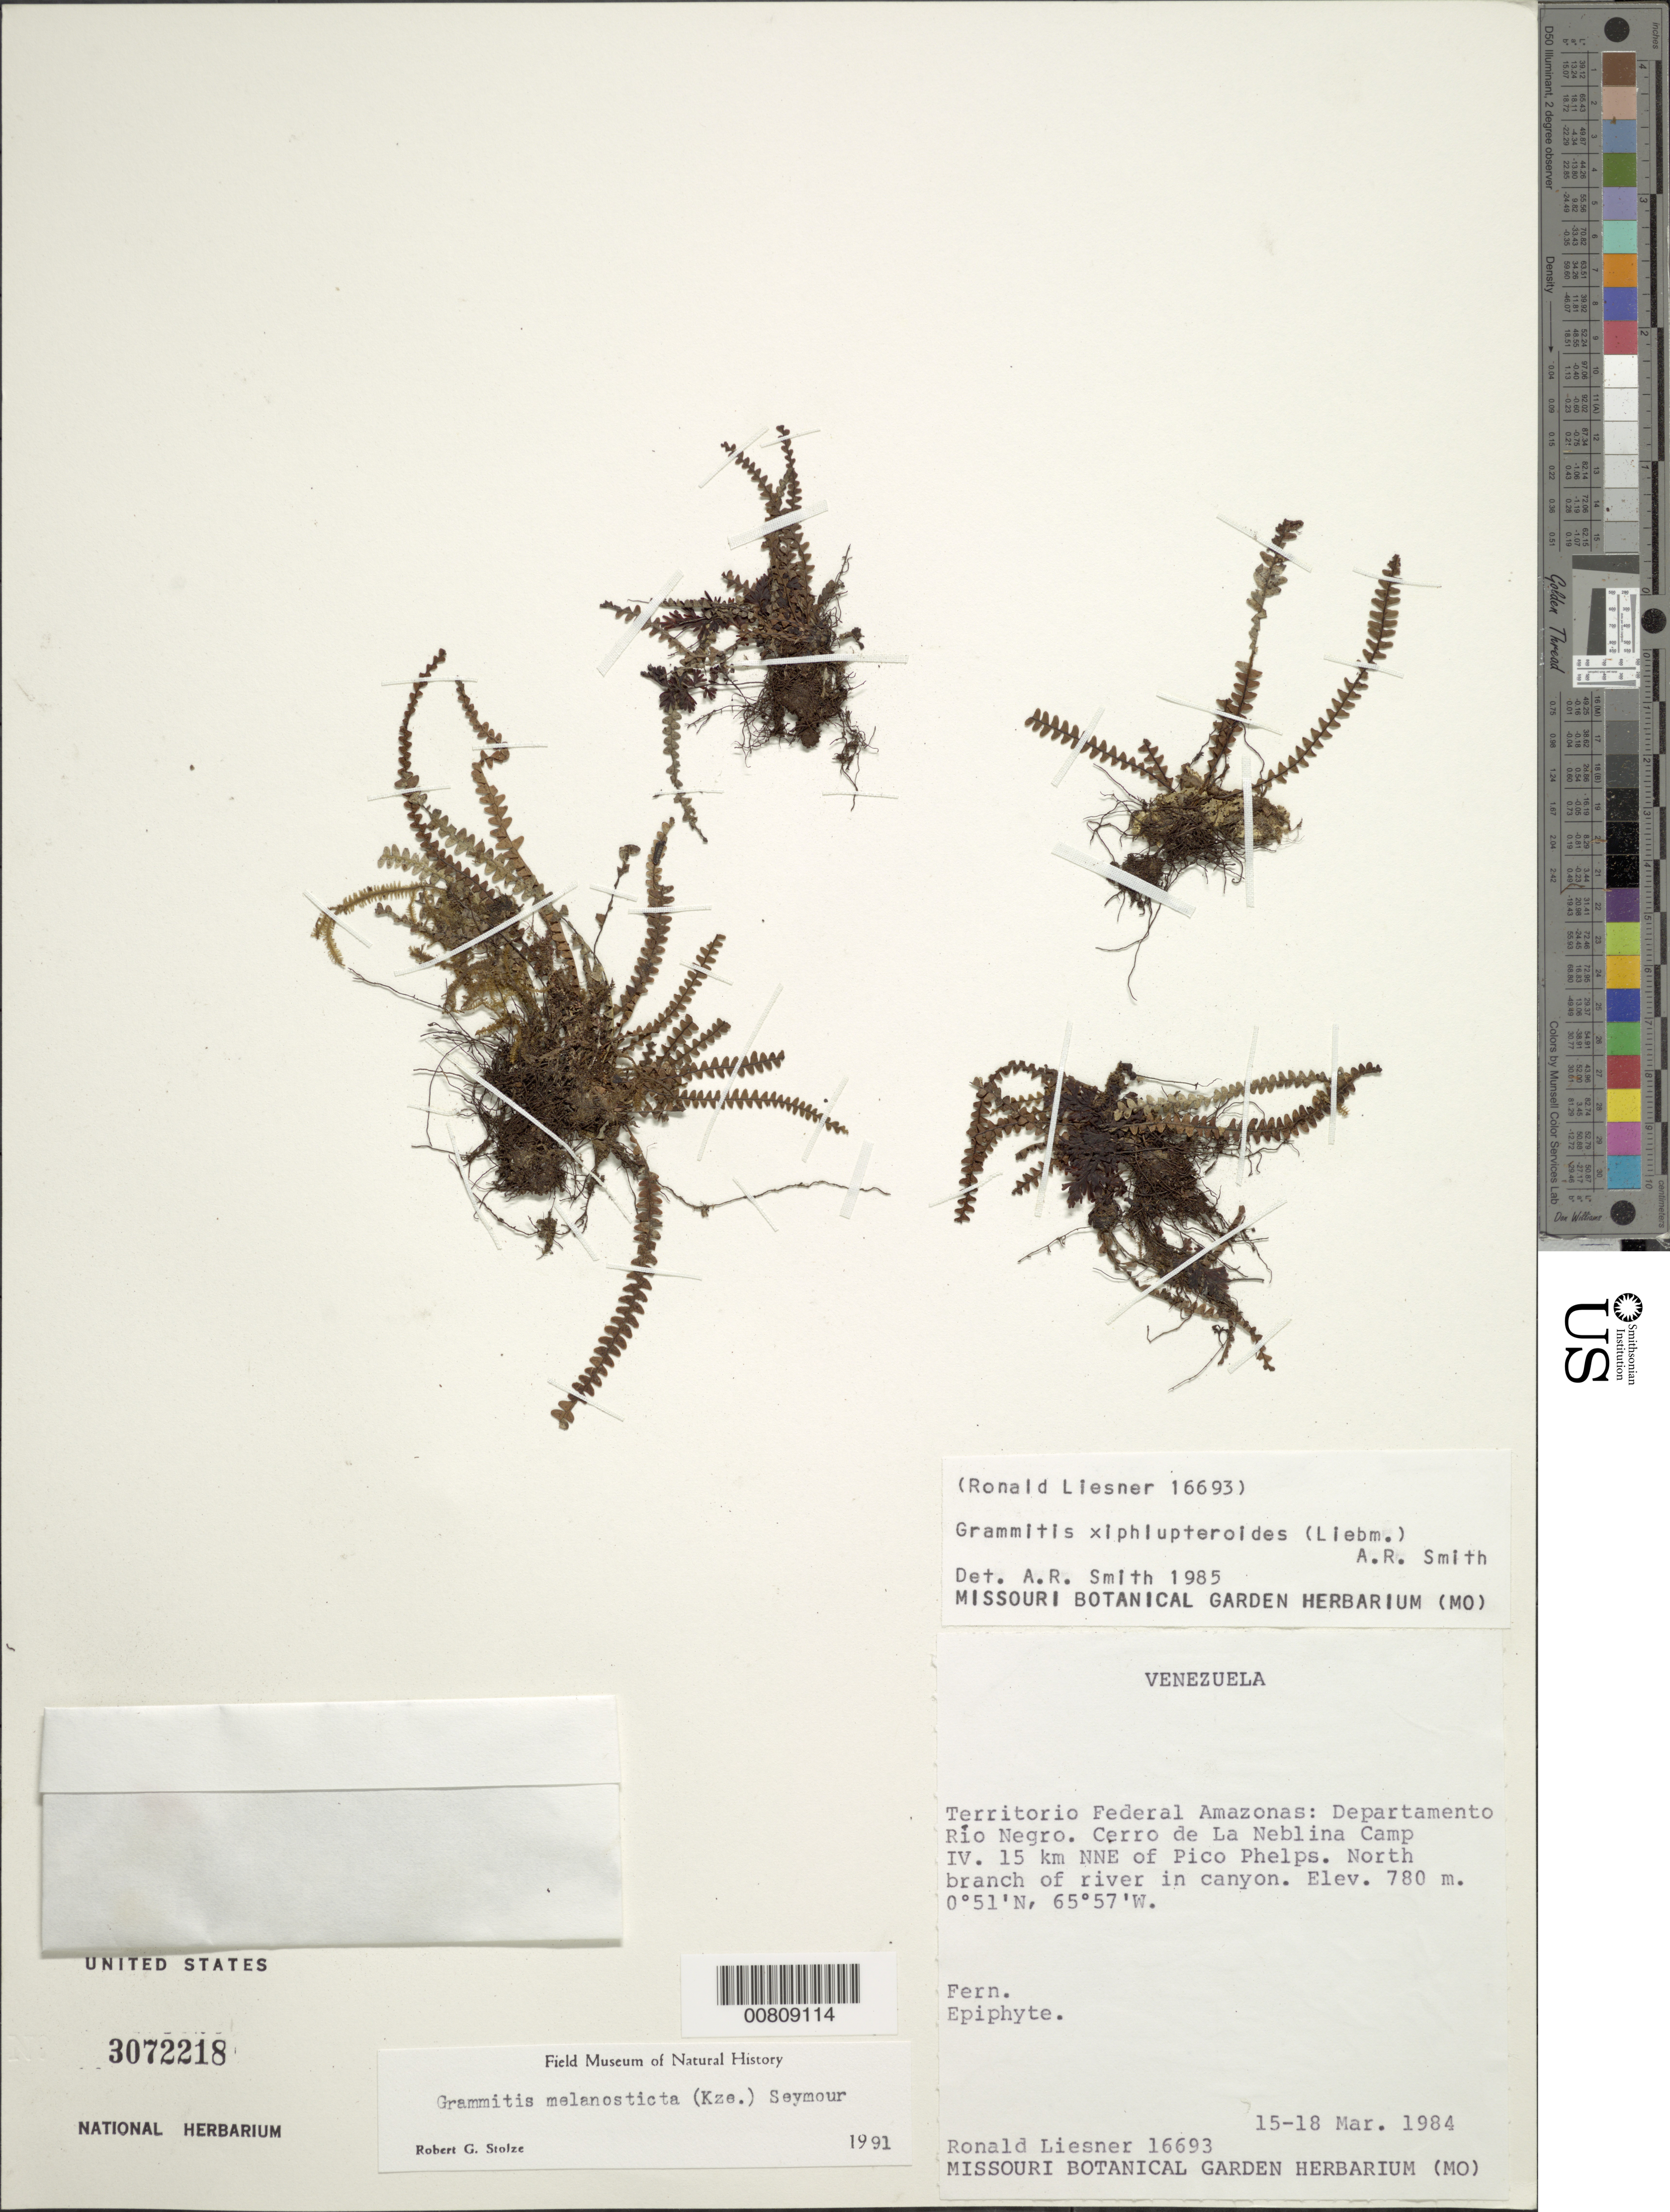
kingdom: Plantae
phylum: Tracheophyta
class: Polypodiopsida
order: Polypodiales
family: Polypodiaceae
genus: Melpomene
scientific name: Melpomene melanosticta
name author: (Kunze) A.R. Sm. & R.C. Moran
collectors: R. L. Liesner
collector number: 16693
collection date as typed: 15-Mar-84 to 18-Mar-84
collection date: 1984-03-15/1984-03-18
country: Venezuela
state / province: Amazonas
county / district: Río Negro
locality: Cerro de La Neblina Camp IV, 15 km NNE of Pico Phelps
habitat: Along river in canyon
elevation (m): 780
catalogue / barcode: US 3072218